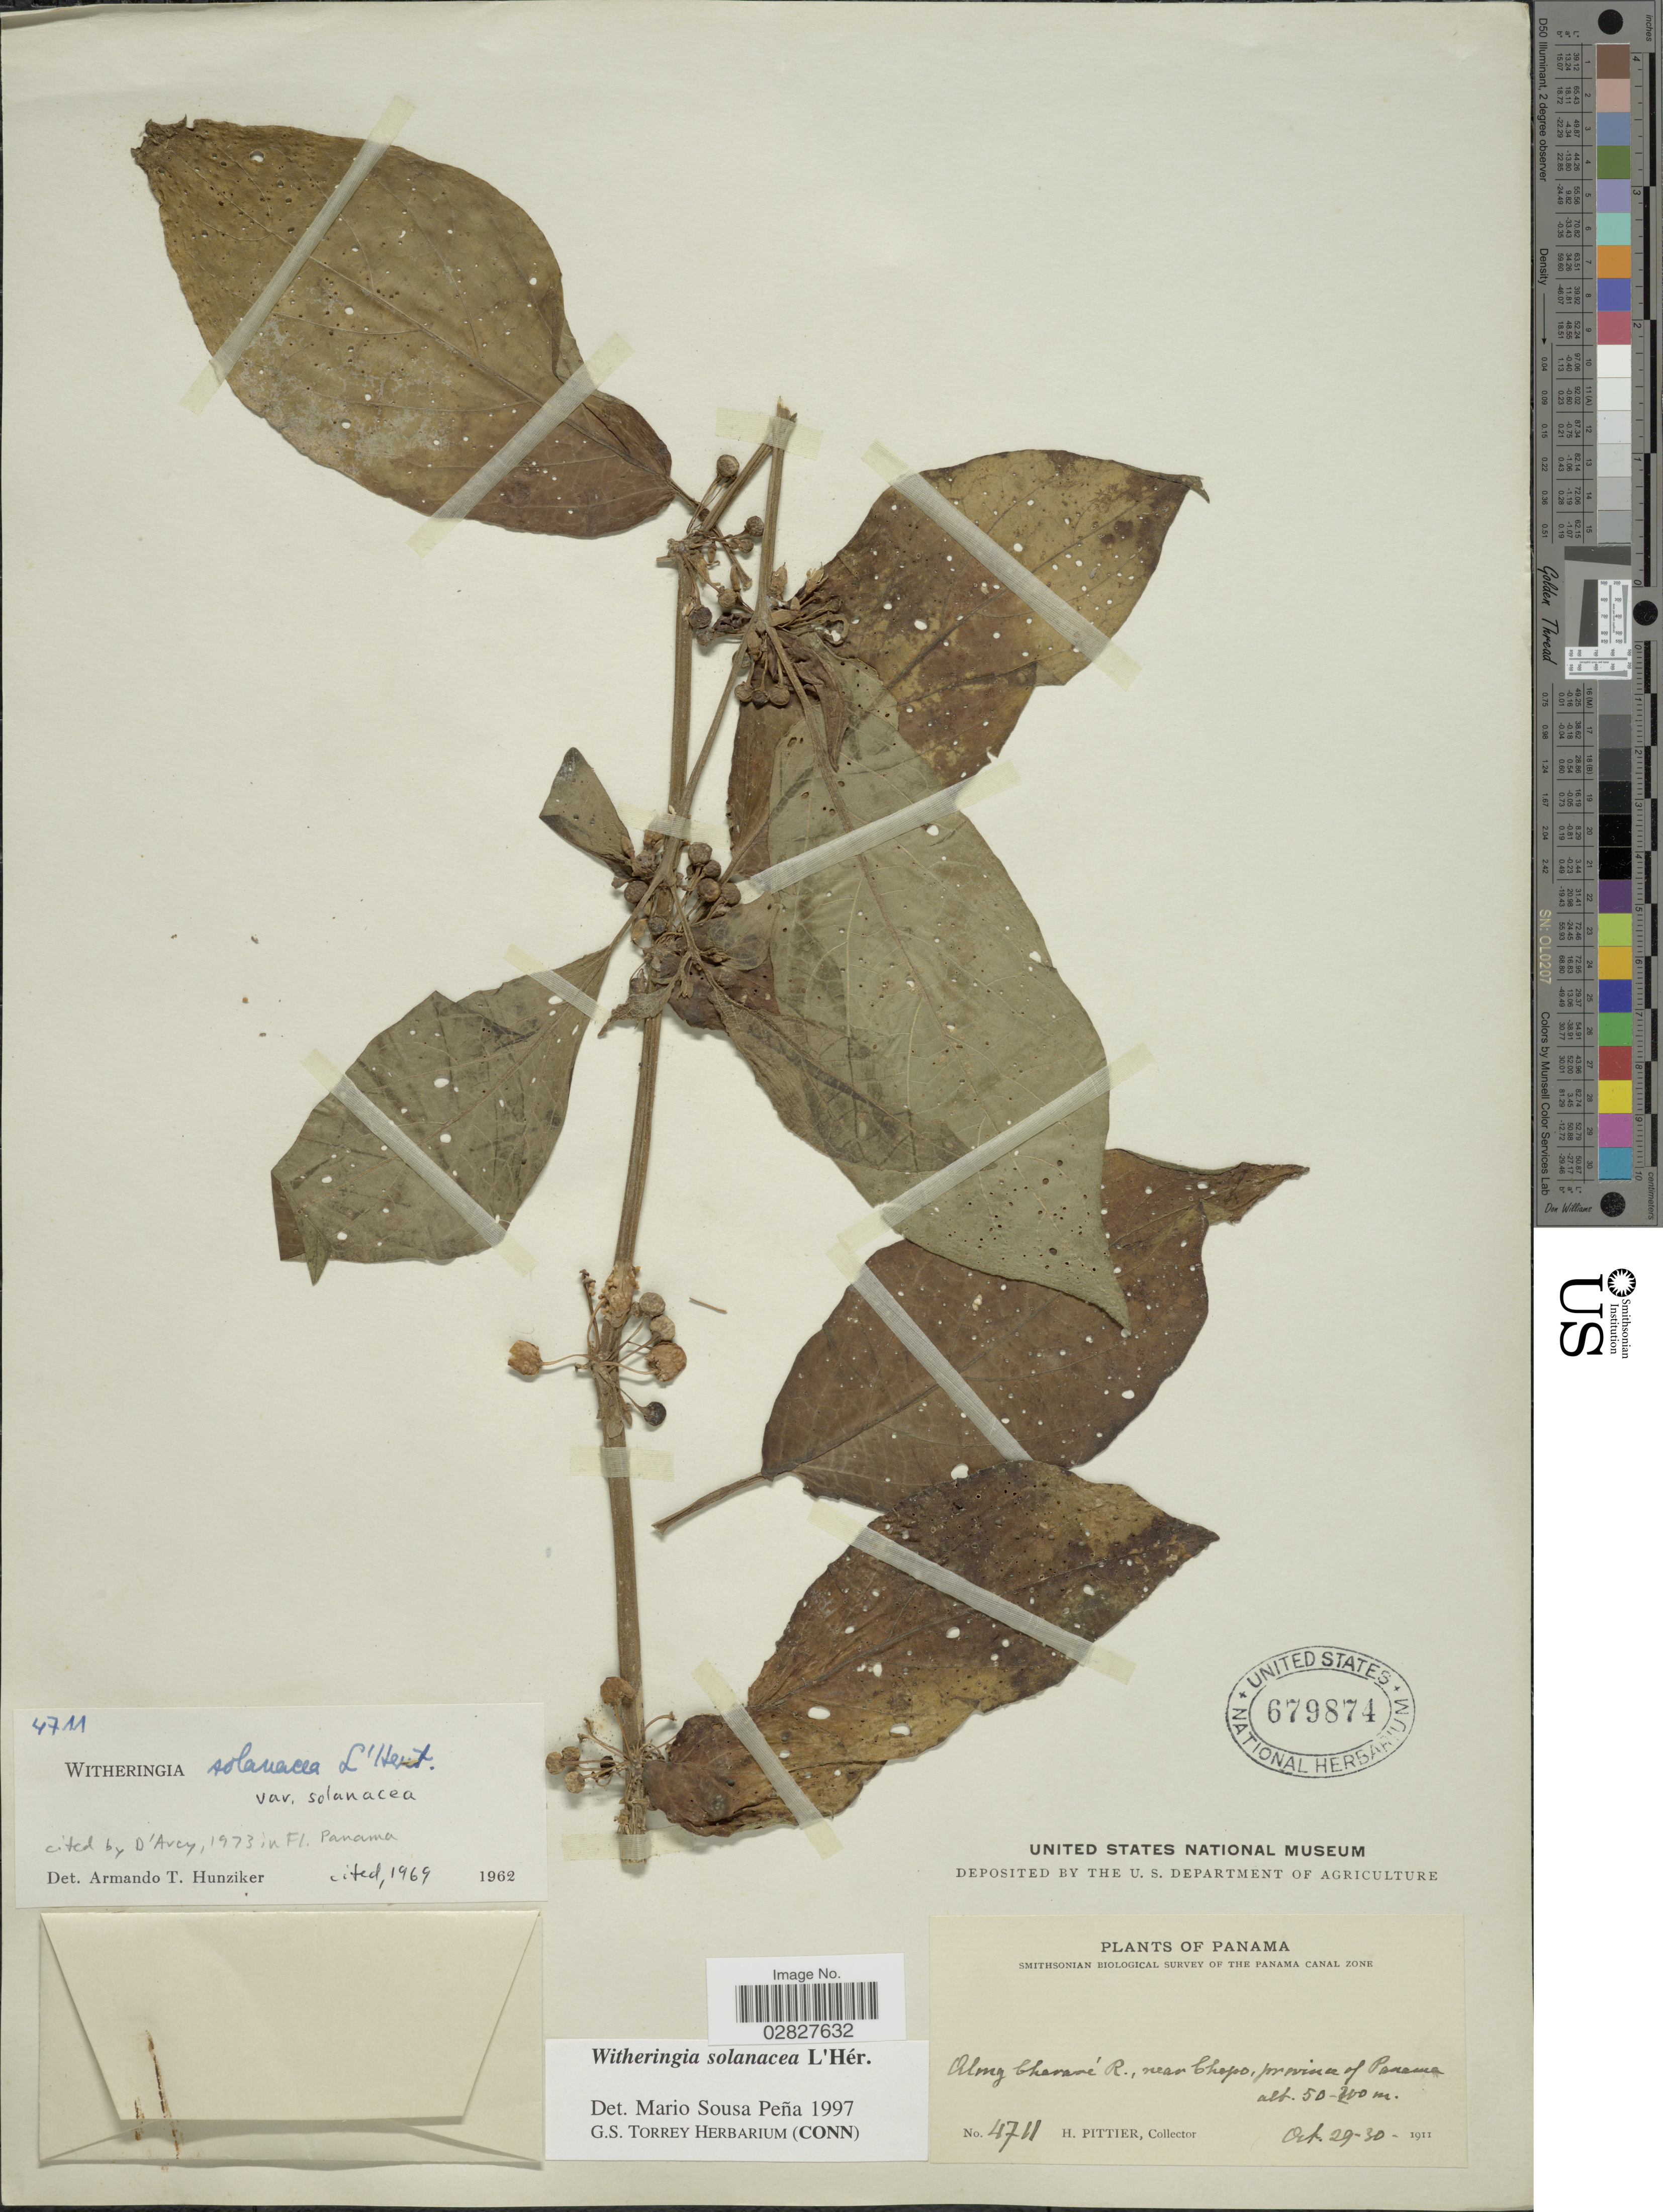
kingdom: Plantae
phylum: Tracheophyta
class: Magnoliopsida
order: Solanales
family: Solanaceae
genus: Witheringia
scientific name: Witheringia solanacea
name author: L'Hér.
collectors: H. F. Pittier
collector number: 4711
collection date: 1911-10-29/1911-10-30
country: Panama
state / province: Panamá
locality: Along Chararé R., near Chepo.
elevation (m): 50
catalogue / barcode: US 679874